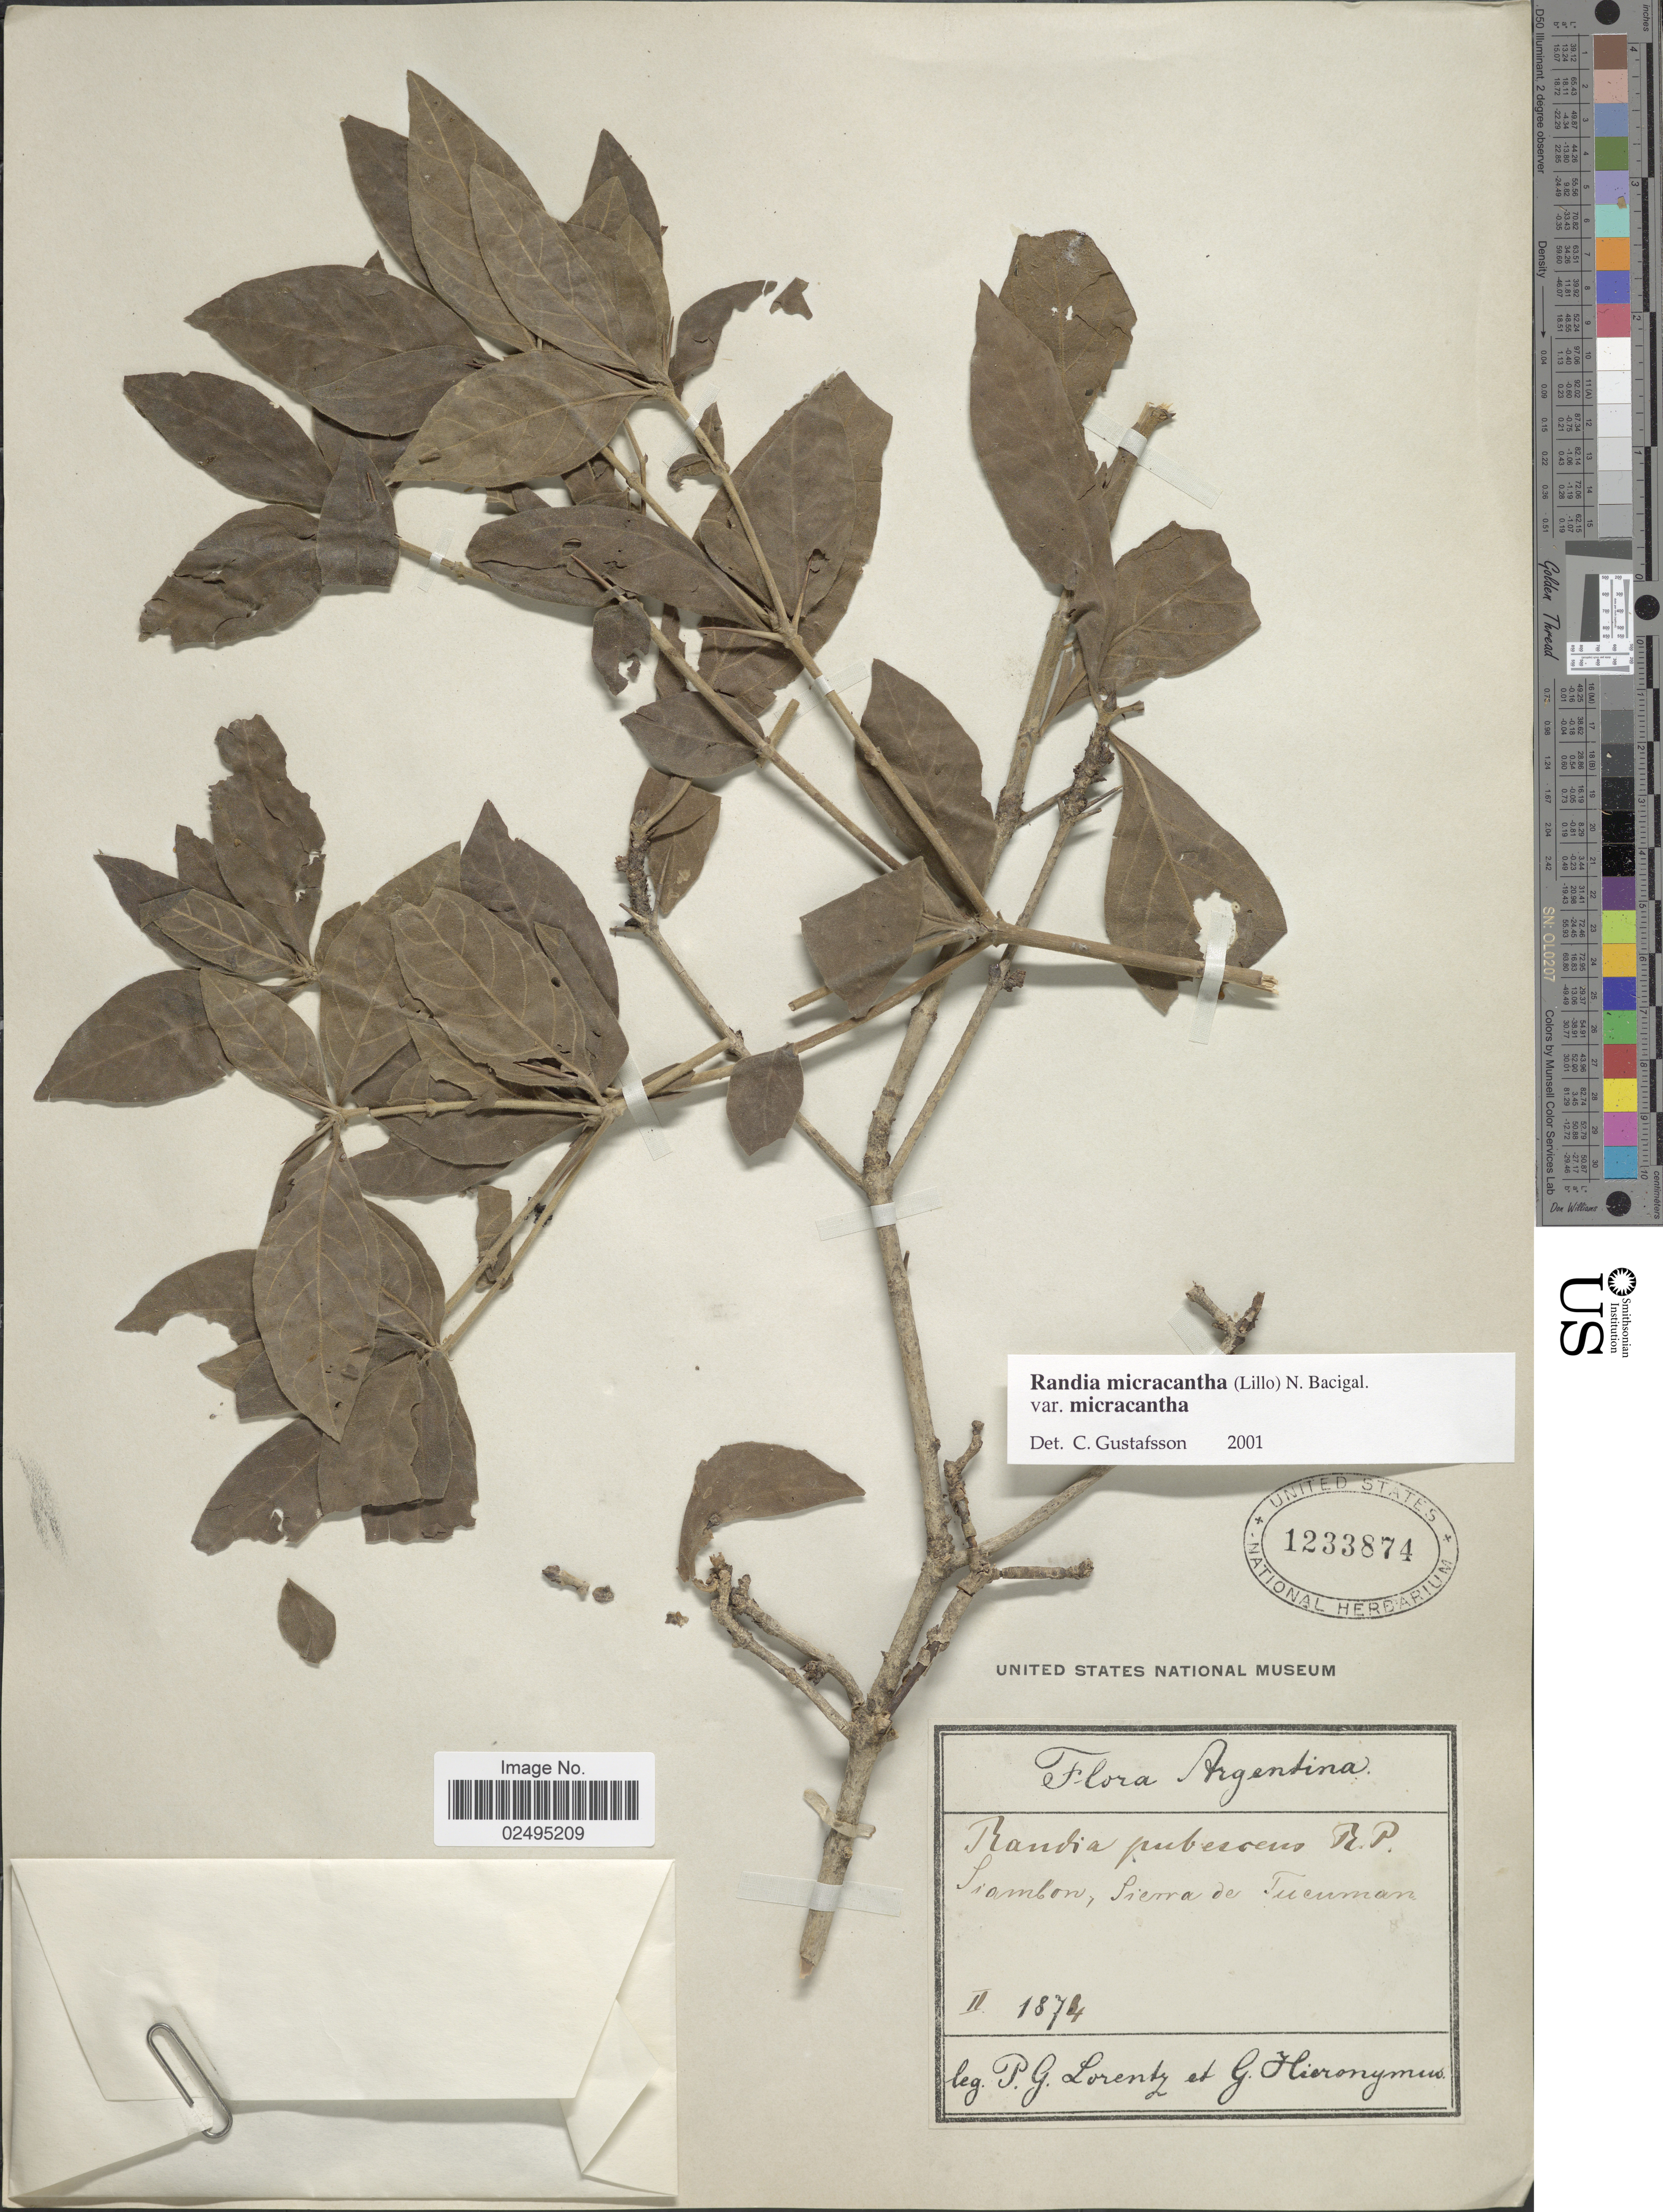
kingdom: Plantae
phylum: Tracheophyta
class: Magnoliopsida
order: Gentianales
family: Rubiaceae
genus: Randia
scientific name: Randia micracantha var. micracantha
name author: (Schult.) DC.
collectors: P. G. Lorentz & G. H. Hieronymus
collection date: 1874-02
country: Argentina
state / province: Tucuman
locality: Siambon, Sierra de Tucuman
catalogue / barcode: US 1233874